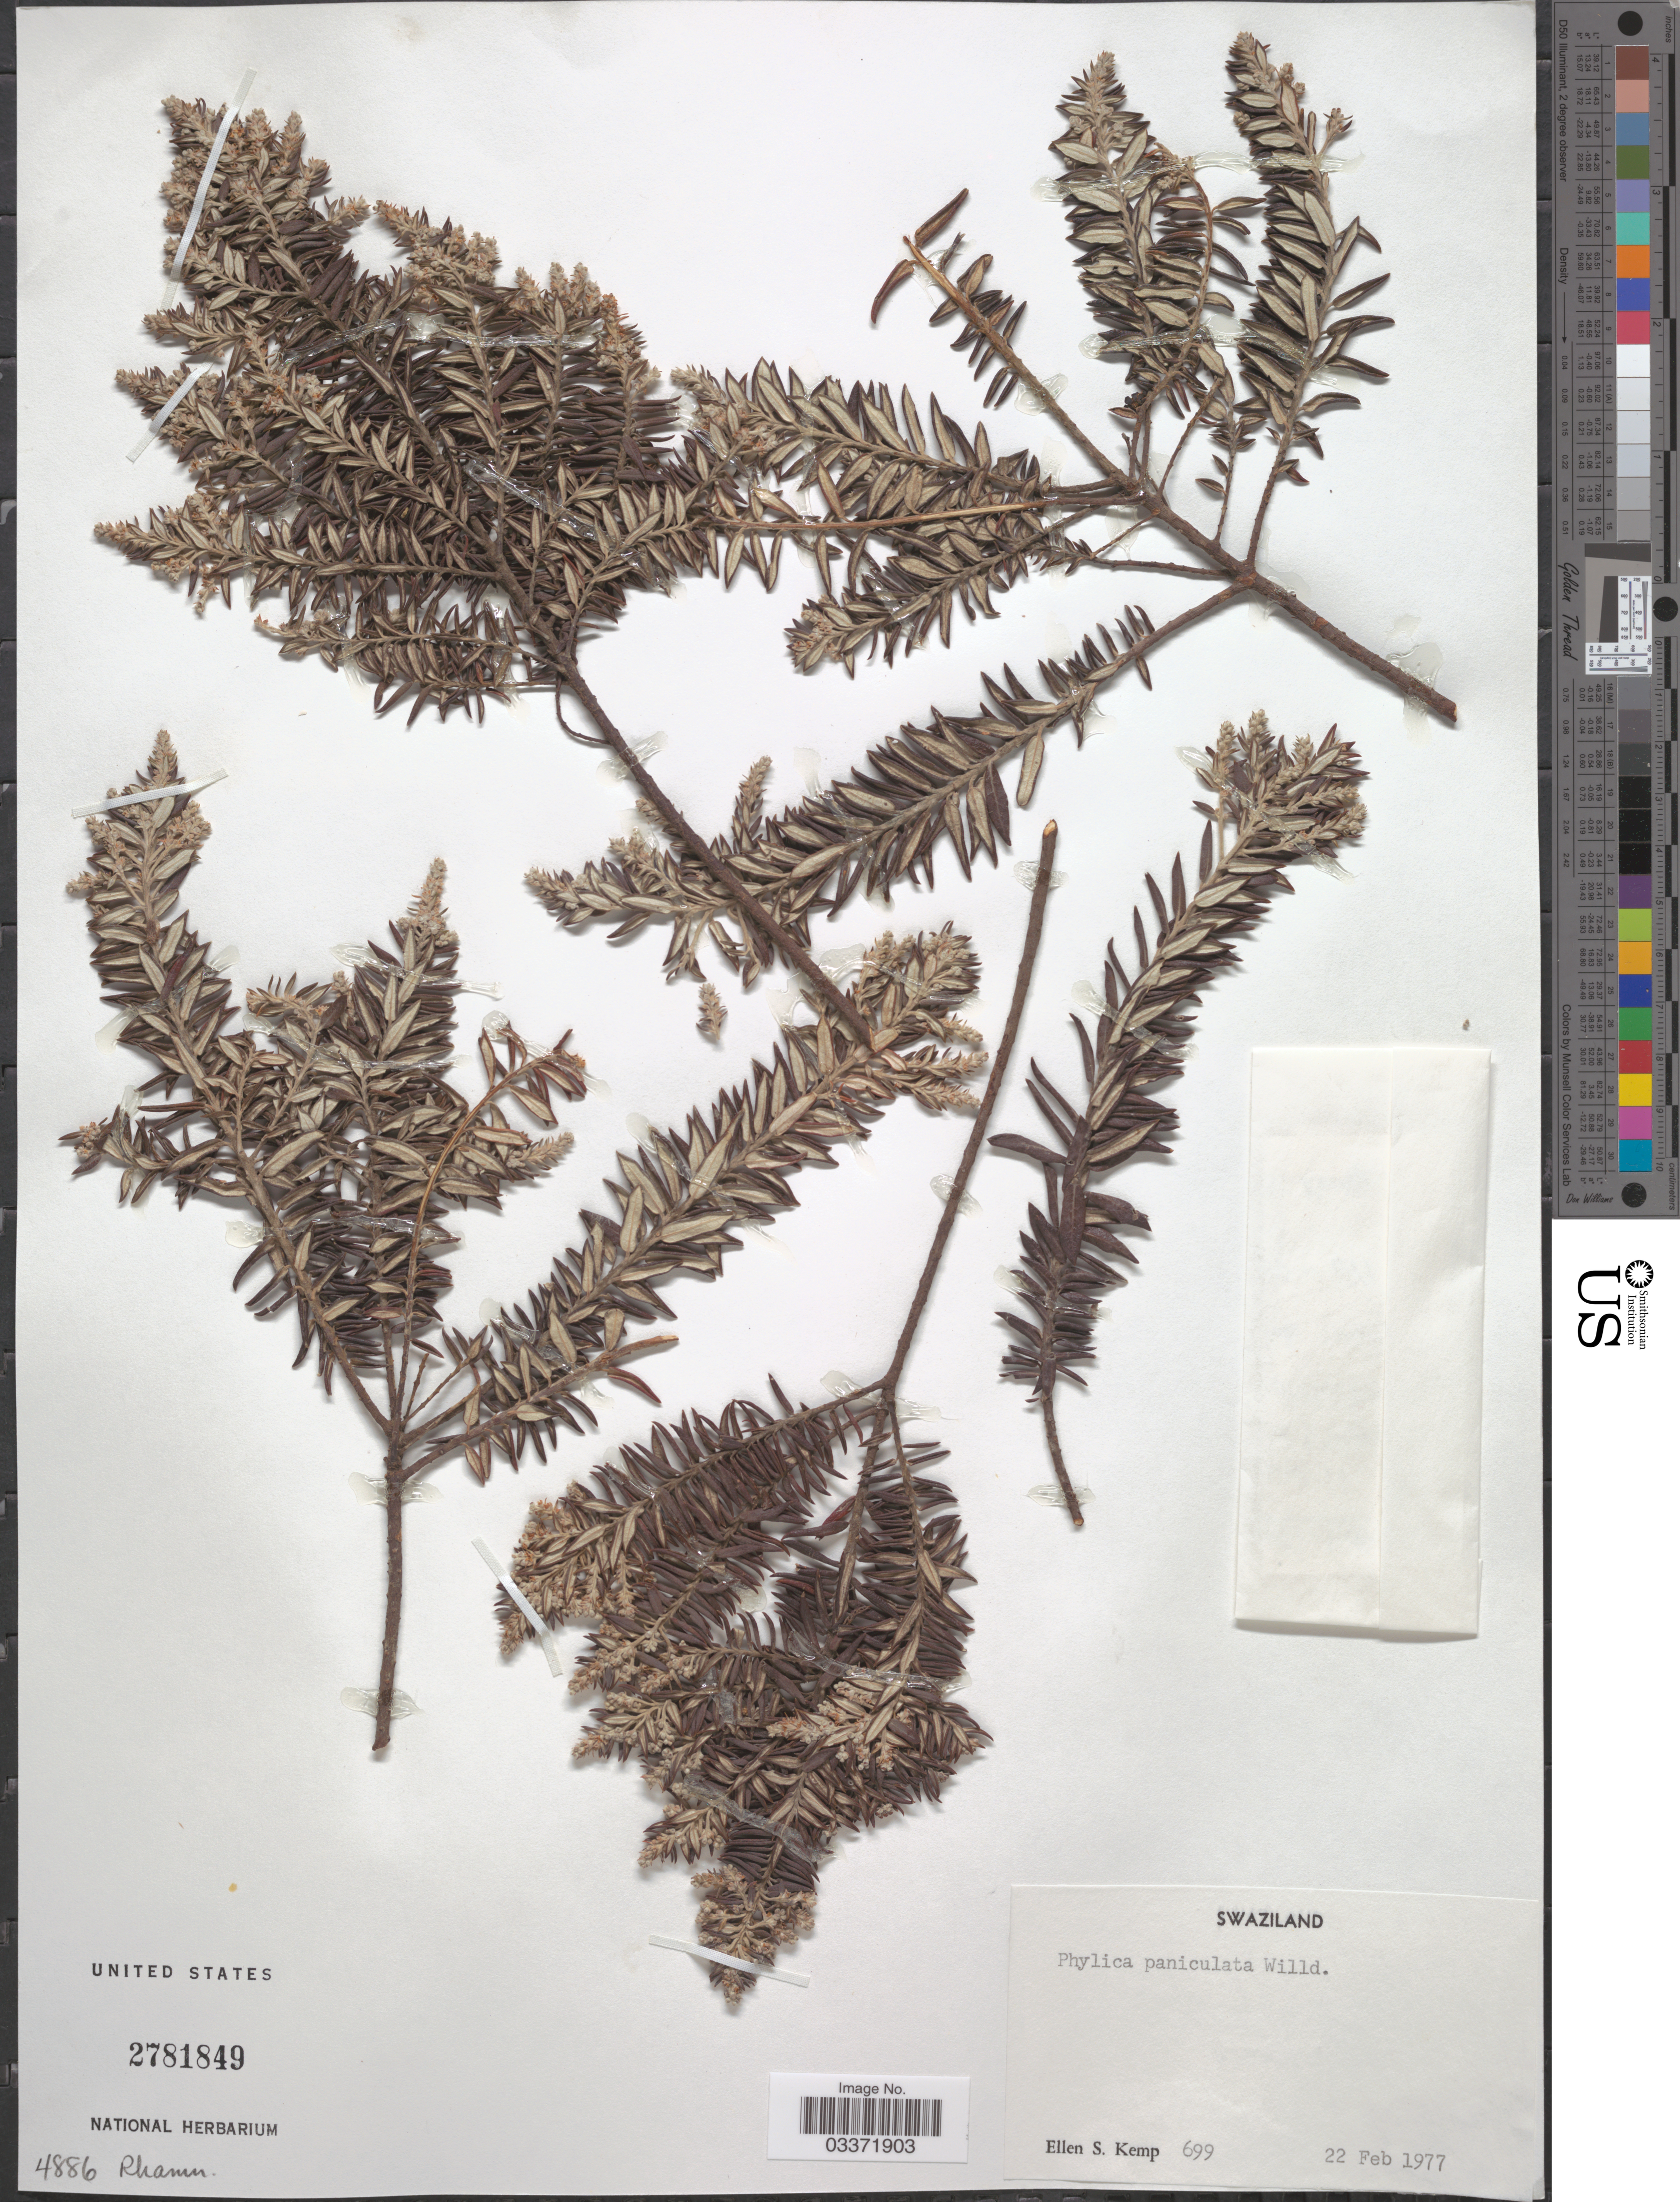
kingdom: Plantae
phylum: Tracheophyta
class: Magnoliopsida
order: Rosales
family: Rhamnaceae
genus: Phylica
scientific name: Phylica paniculata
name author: Willd.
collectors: E. S. Kemp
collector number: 699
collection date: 1977-02-22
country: Eswatini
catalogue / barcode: US 2781849